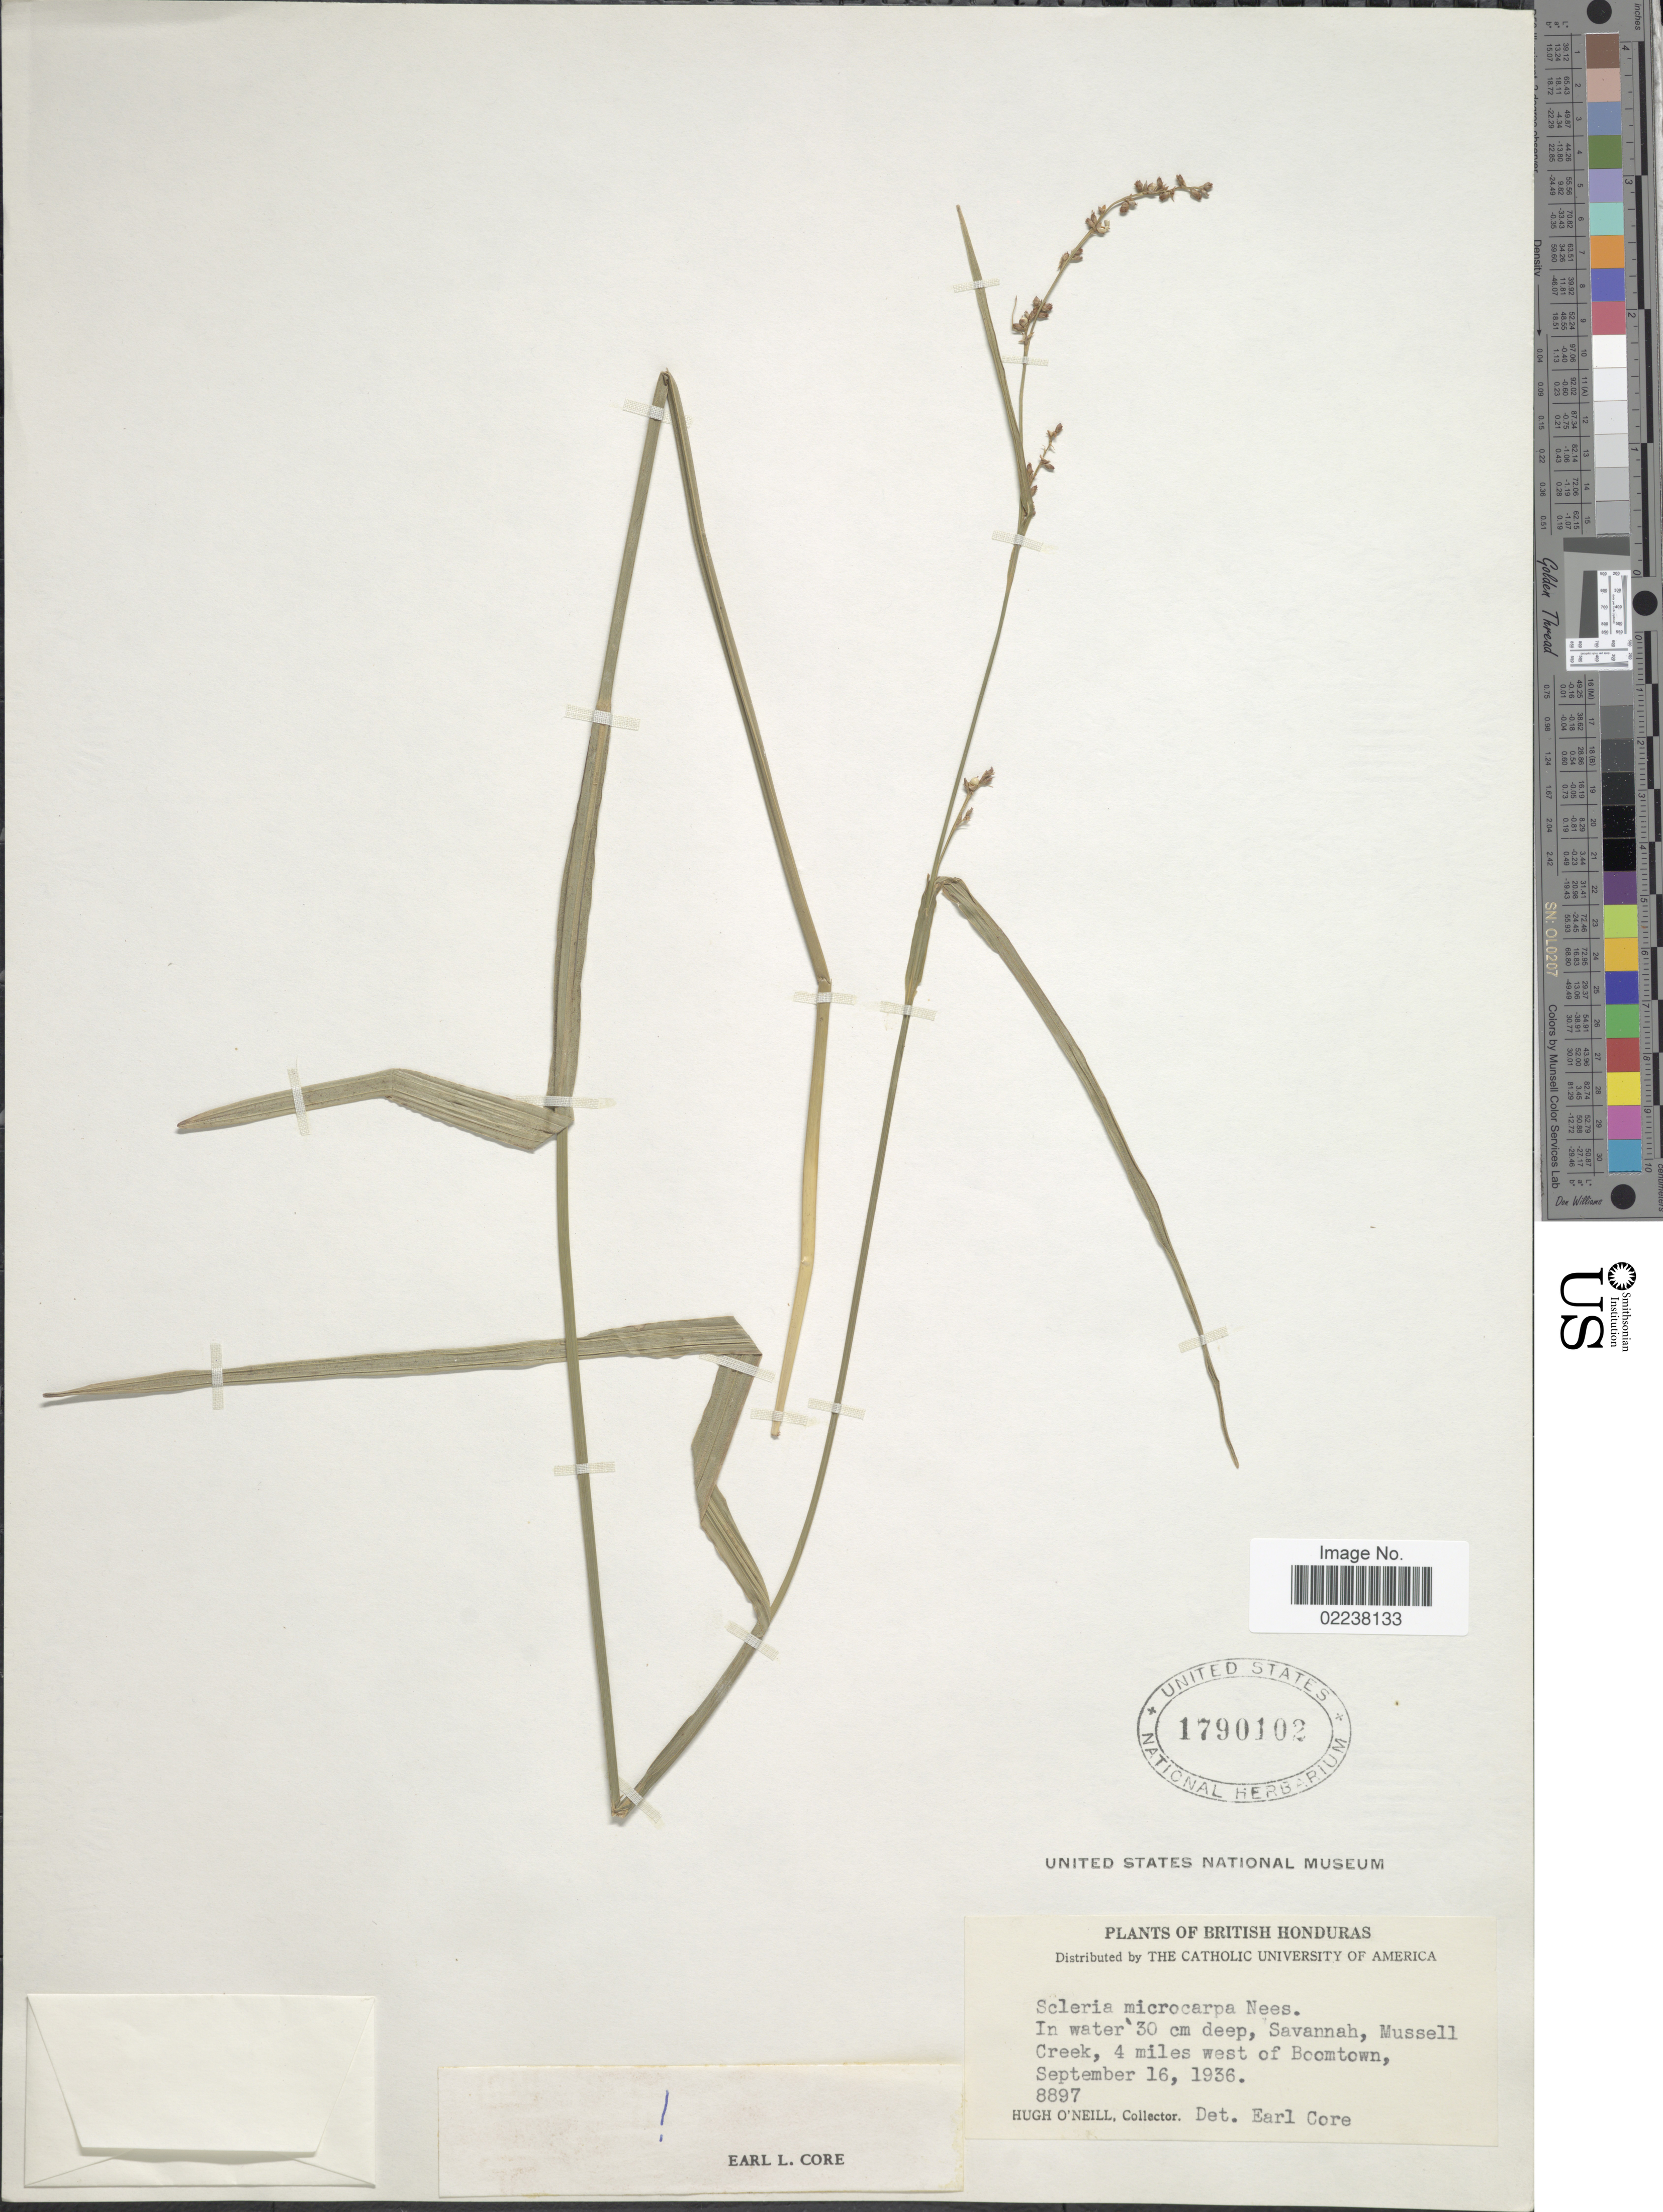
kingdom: Plantae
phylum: Tracheophyta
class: Liliopsida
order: Poales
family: Cyperaceae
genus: Scleria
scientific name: Scleria microcarpa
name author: Nees ex Kunth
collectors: H. O'Neill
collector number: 8897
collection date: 1936-09-16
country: Belize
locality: British Honduras, Mussell Creek, 4 miles west of Boomtown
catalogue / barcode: US 1790102